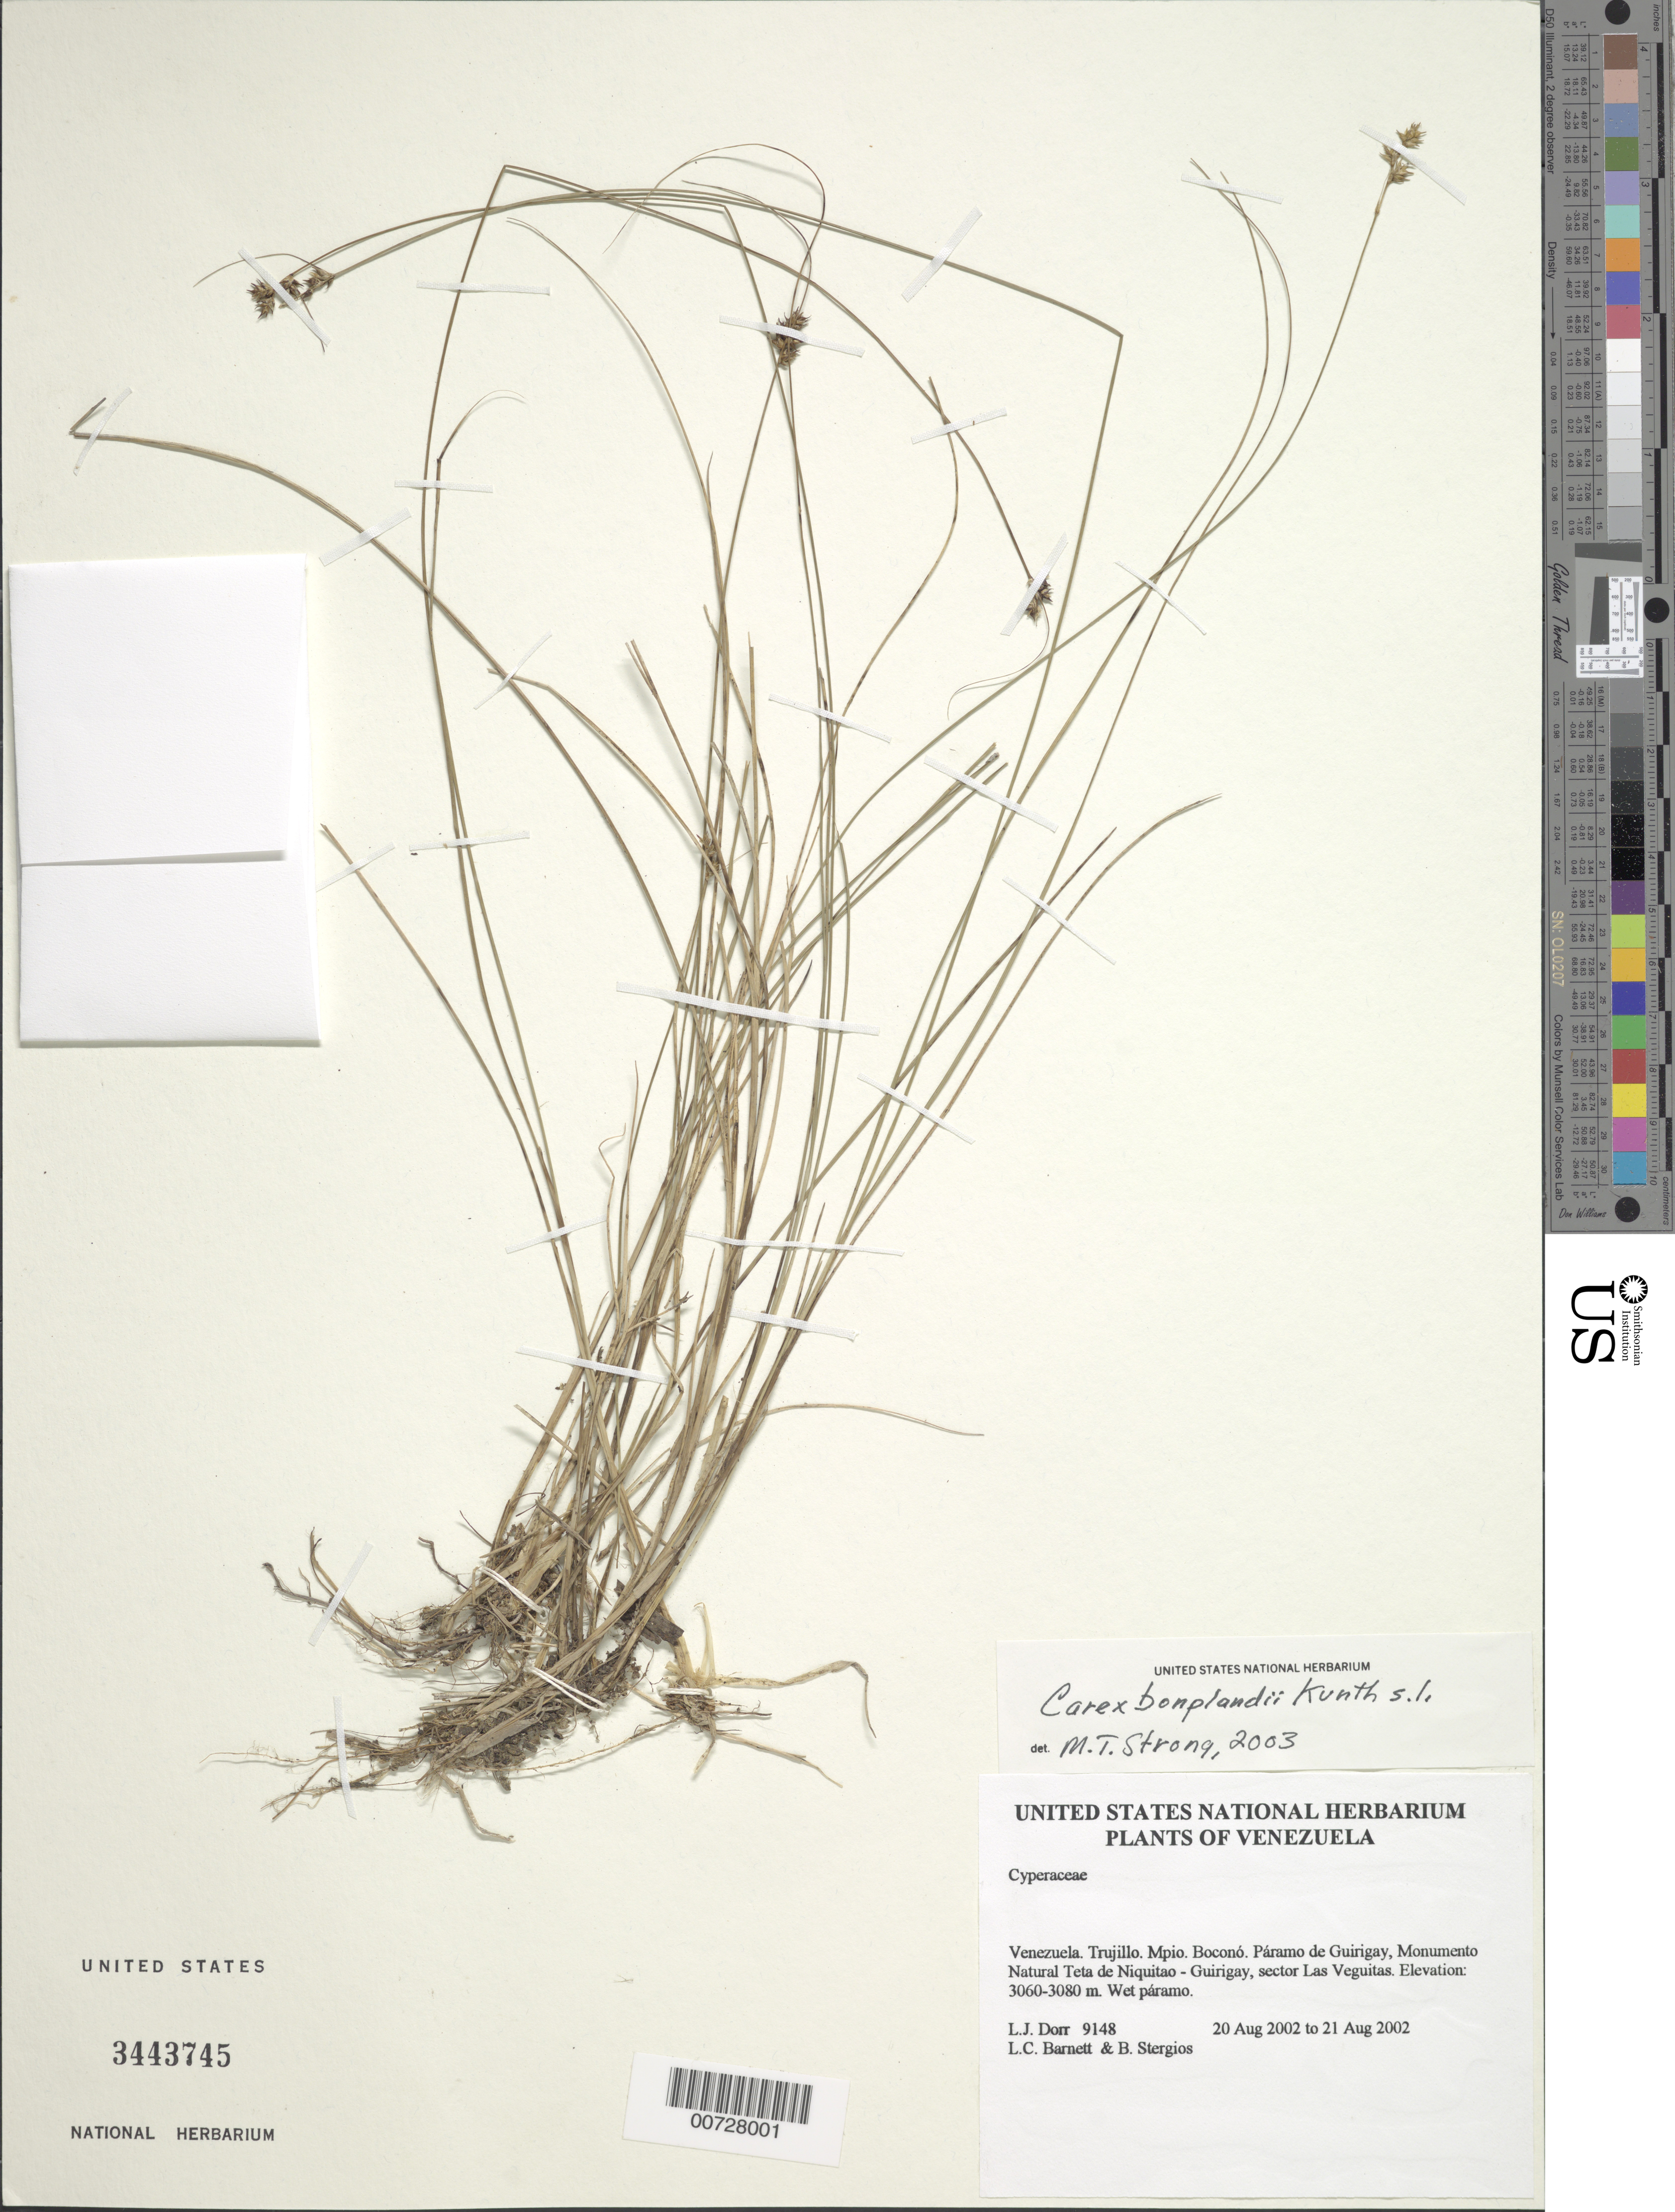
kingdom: Plantae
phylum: Tracheophyta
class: Liliopsida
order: Poales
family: Cyperaceae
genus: Carex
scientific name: Carex turumiquirensis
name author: Steyerm.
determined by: Jimnéz-Mejias, Pedro, (UPOS), Universidad Pablo de Olavide (SPAIN)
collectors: L. J. Dorr, L. C. Barnett & B. G. Stergios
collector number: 9148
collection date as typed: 20 Aug 2002 to 21 Aug 2002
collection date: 2002-08-20/2002-08-21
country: Venezuela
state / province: Trujillo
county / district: Boconó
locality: Páramo de Guirigay, Monumento Natural Teta de Niquitao - Guirigay, sector Las Veguitas.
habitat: Wet páramo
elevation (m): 3060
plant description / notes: MICH, PORT, US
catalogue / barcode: US 3443745